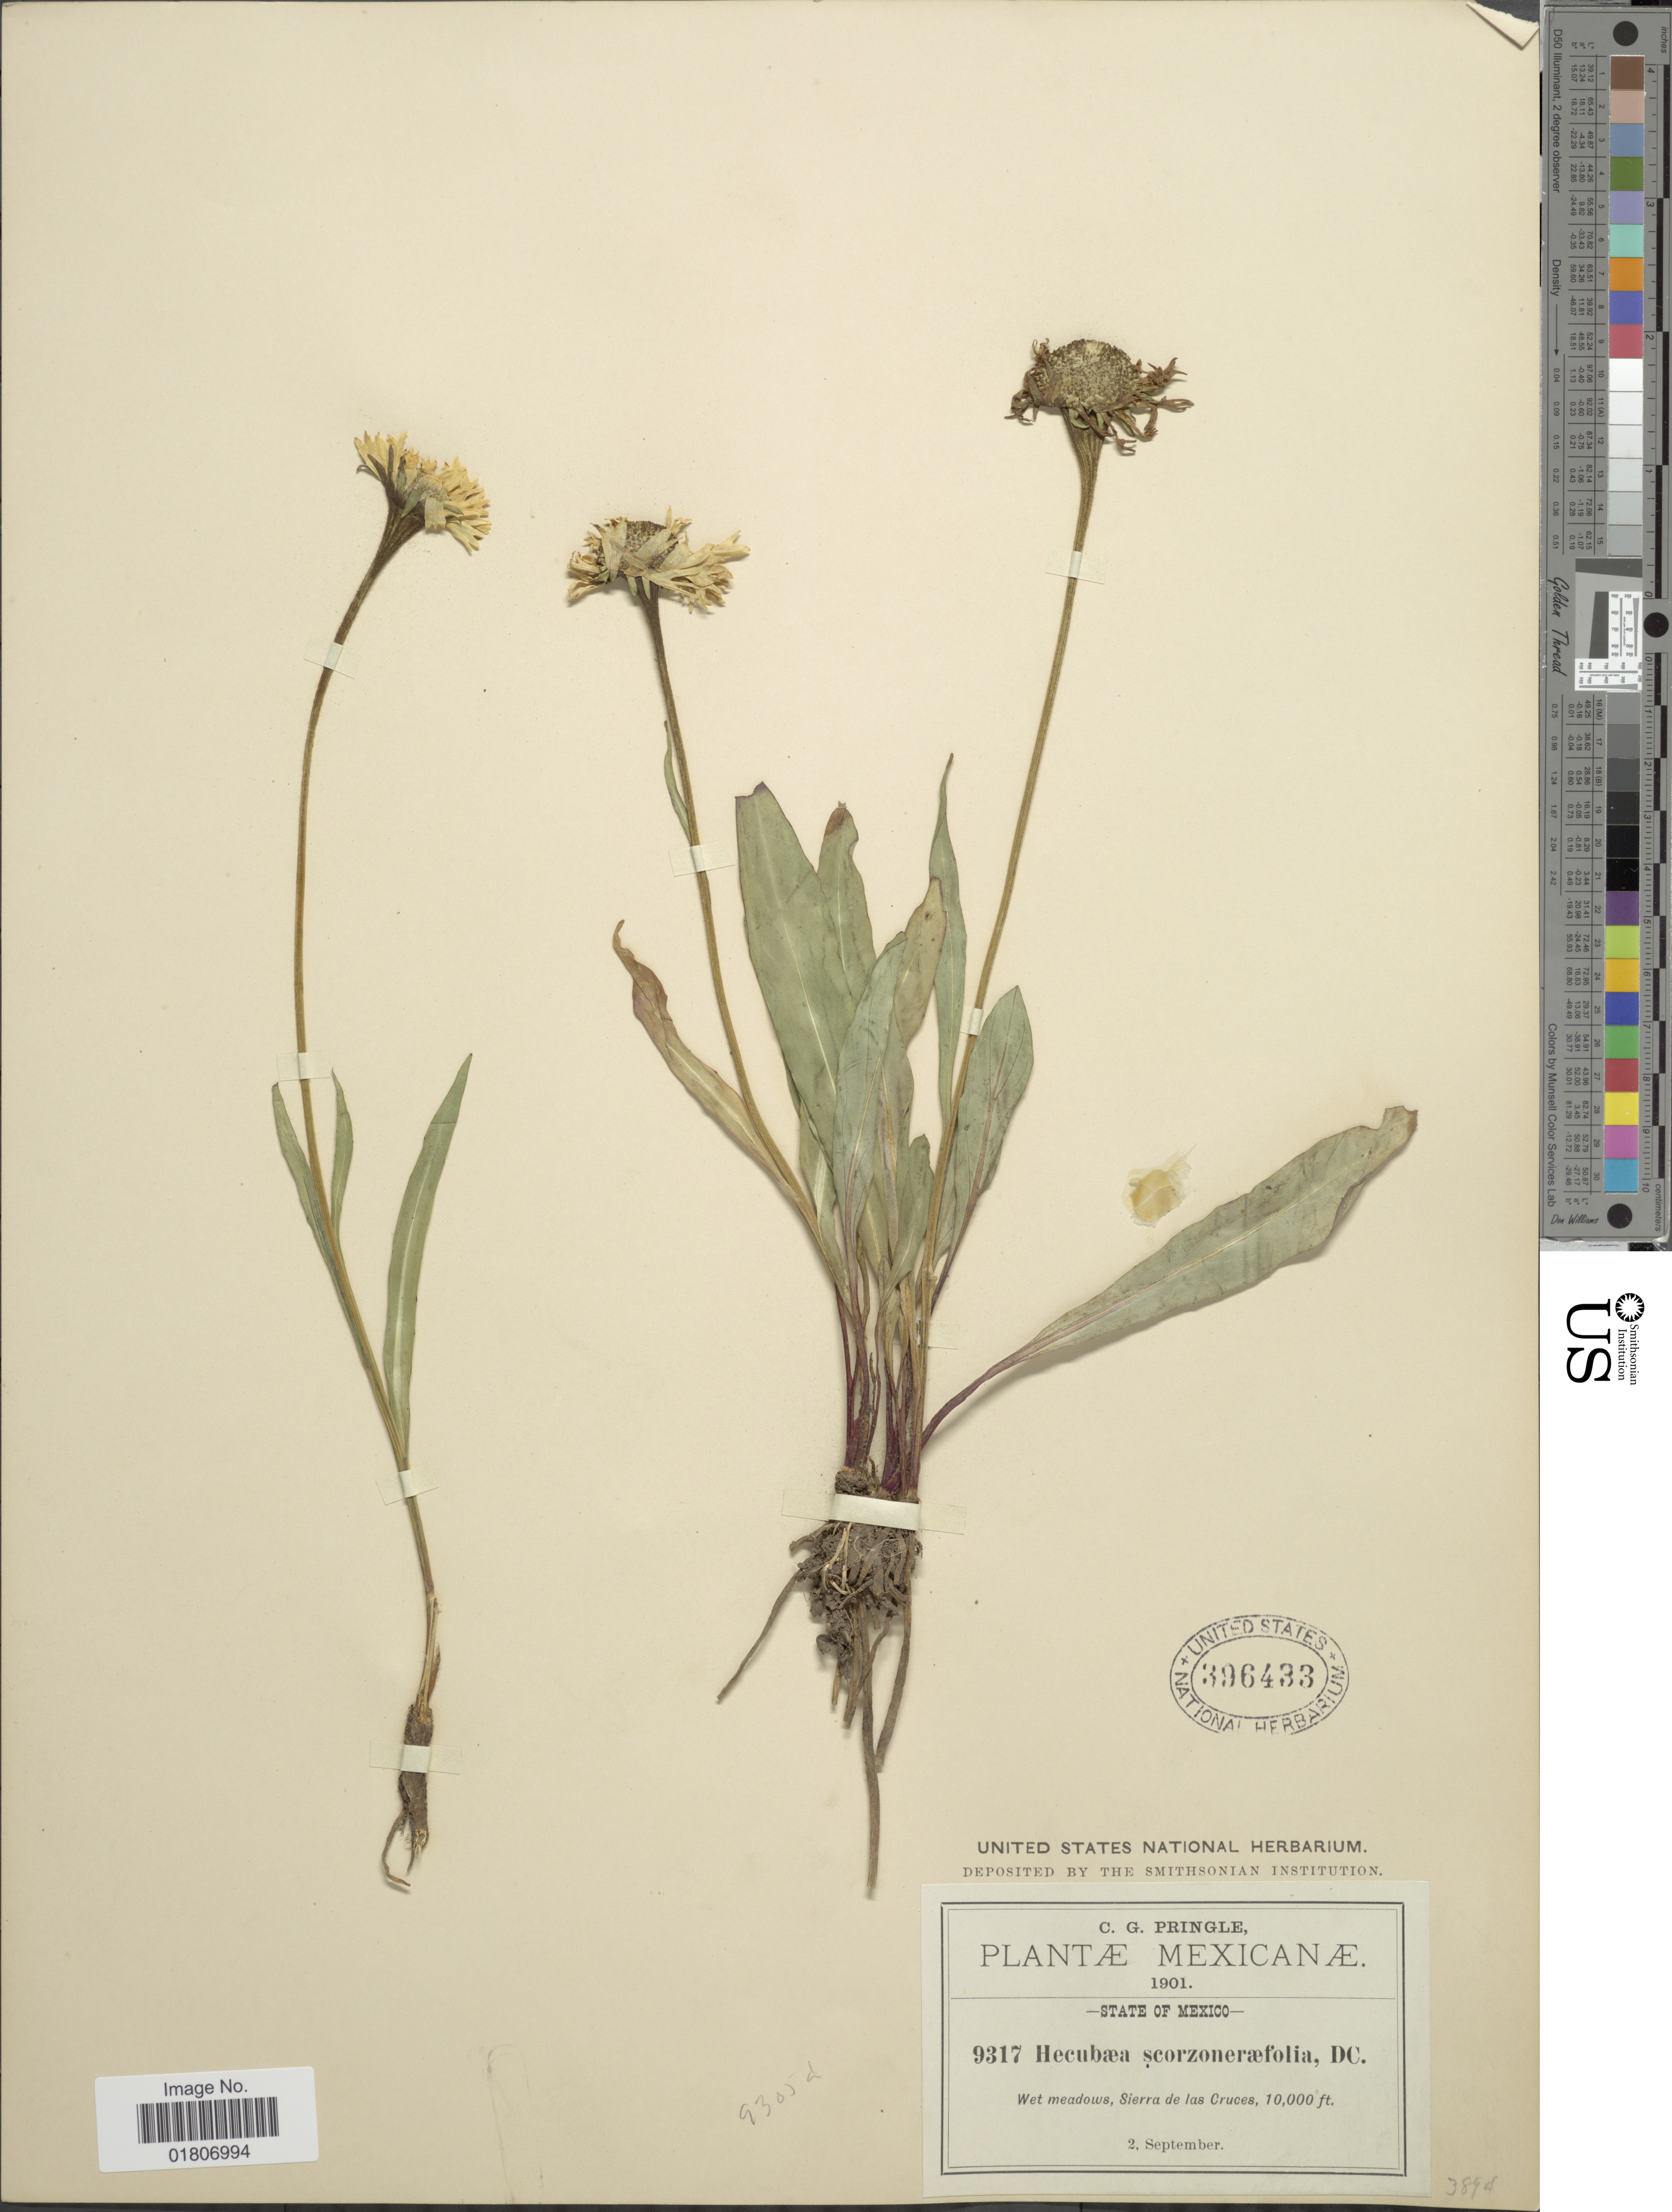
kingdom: Plantae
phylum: Tracheophyta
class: Magnoliopsida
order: Asterales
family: Asteraceae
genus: Dugaldia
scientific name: Dugaldia scorzoneraefolia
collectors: C. G. Pringle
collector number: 9317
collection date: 1901-09-02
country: Mexico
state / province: México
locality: Sierra de las Cruces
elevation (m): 3048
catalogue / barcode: US 396433